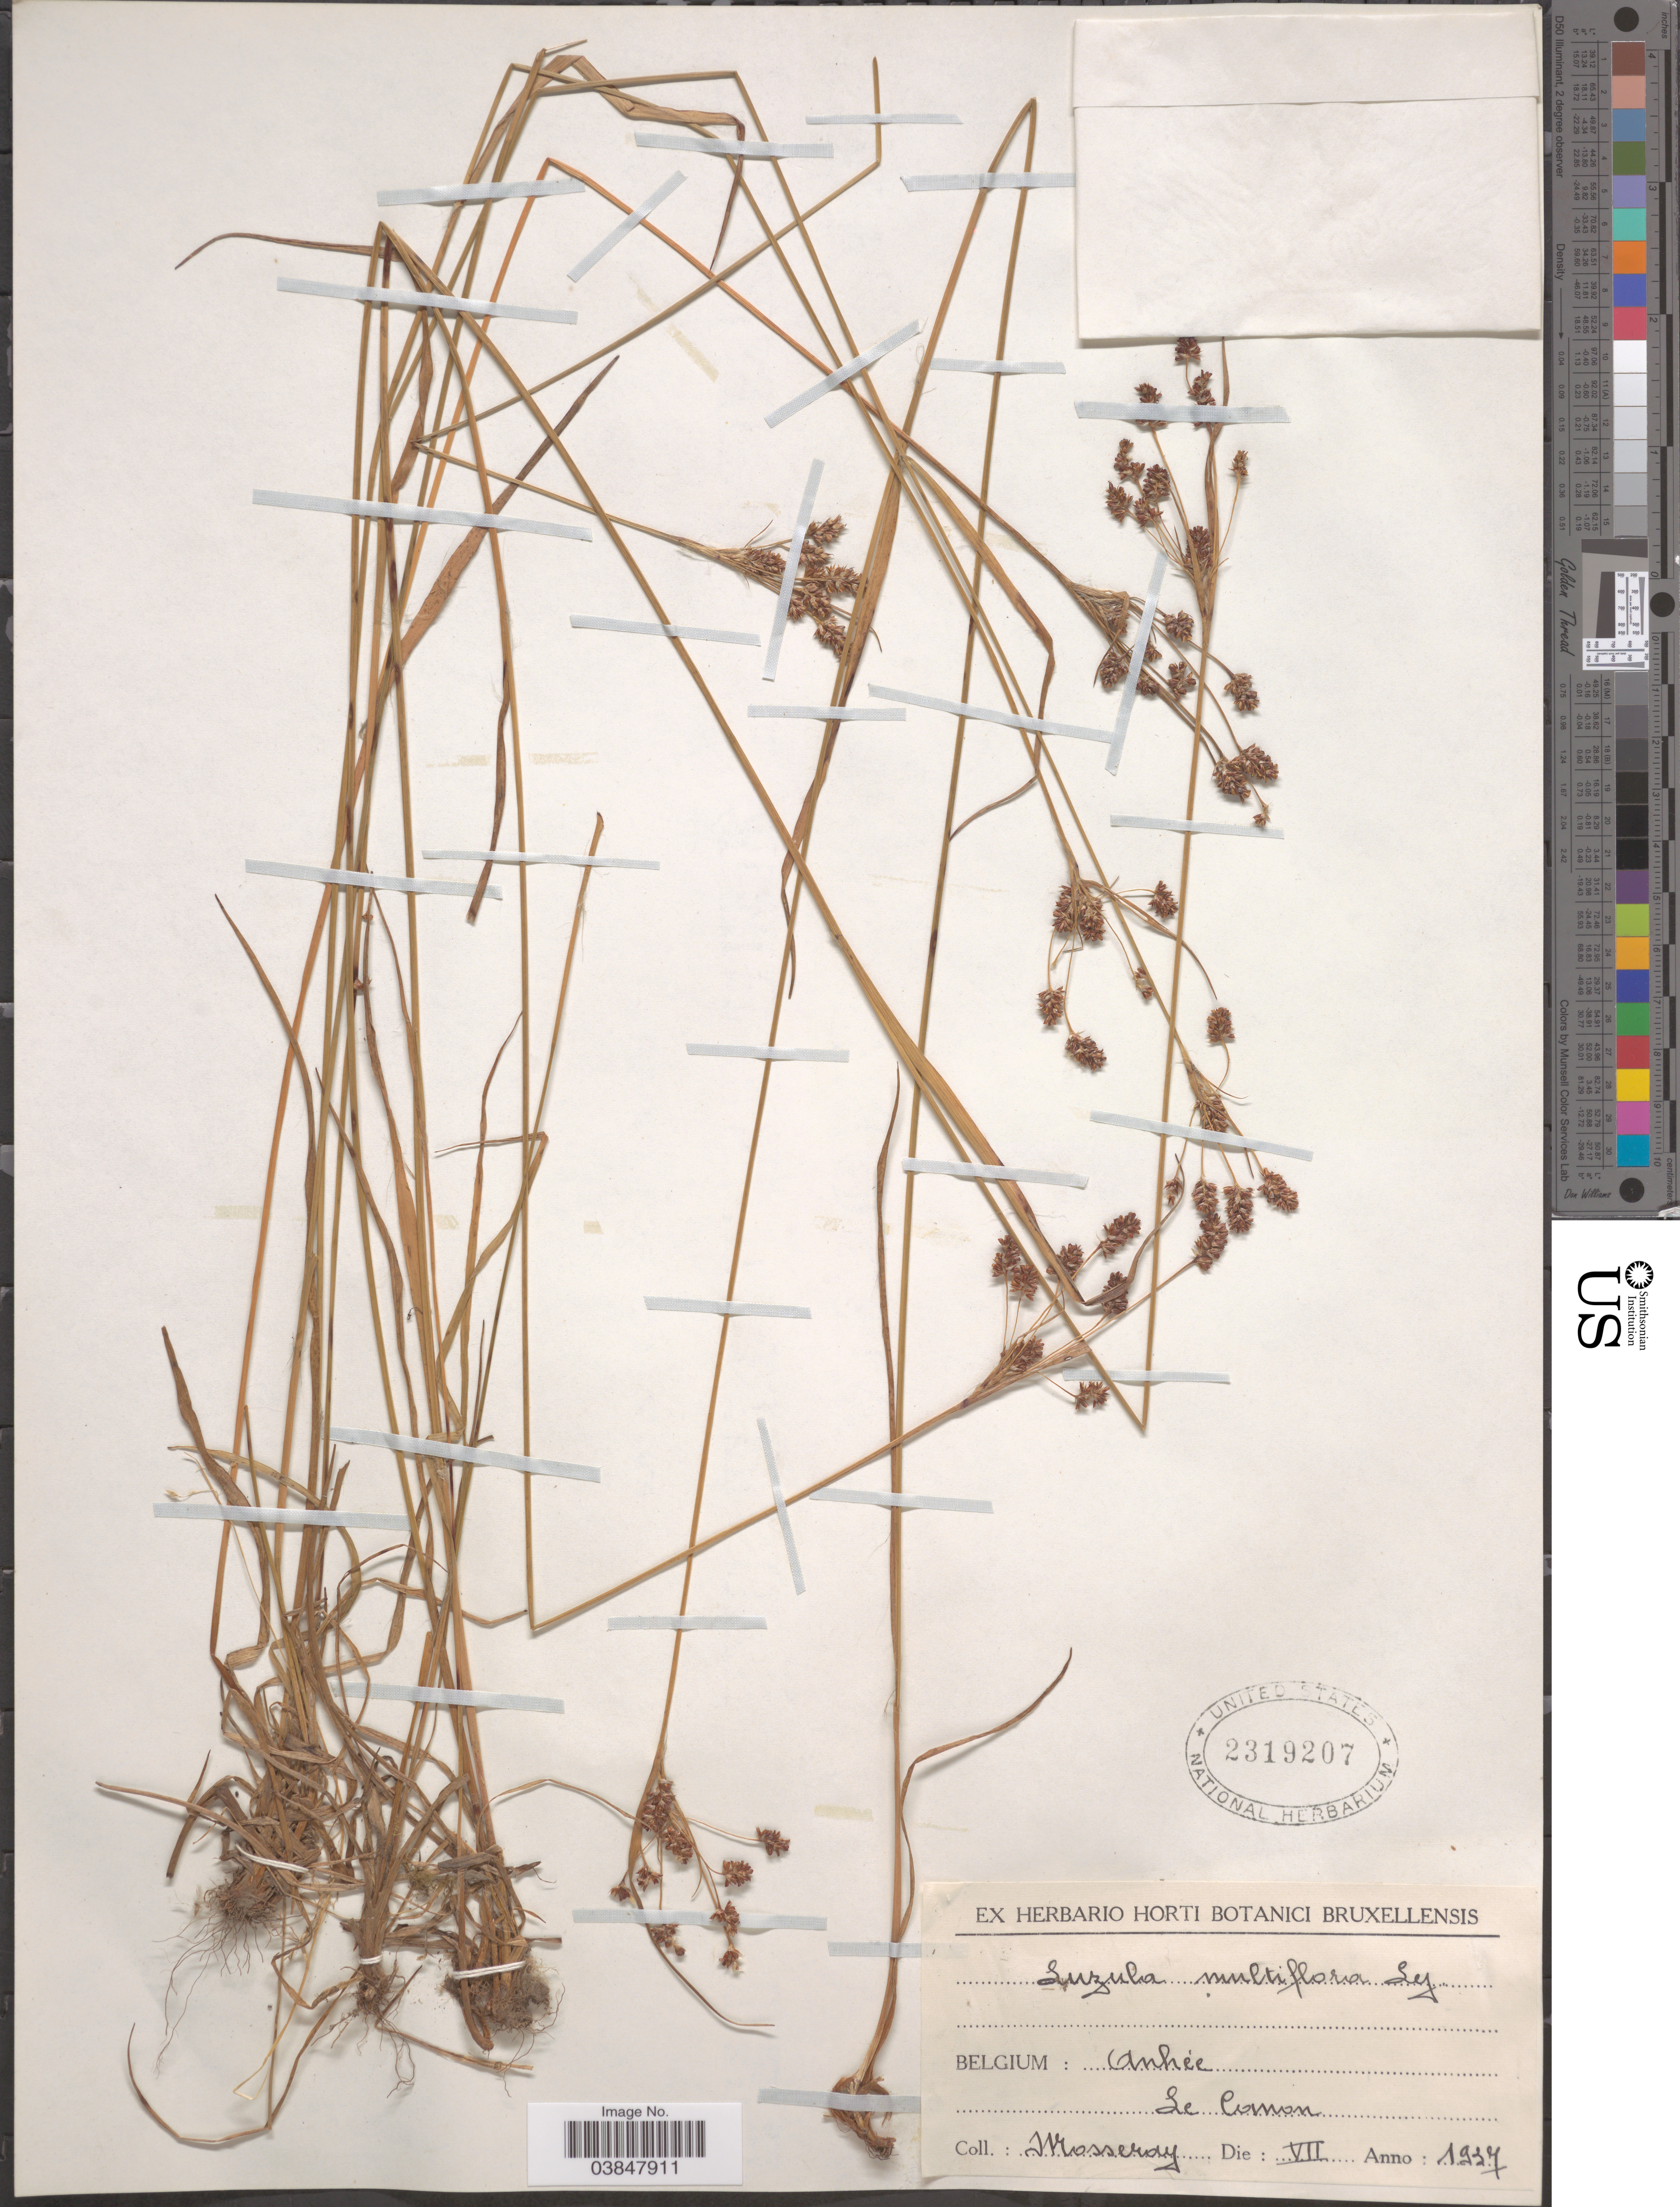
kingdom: Plantae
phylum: Tracheophyta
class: Liliopsida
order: Poales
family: Juncaceae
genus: Luzula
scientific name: Luzula multiflora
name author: (Ehrh.) Lej.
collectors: Mosseray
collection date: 1937-07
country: Belgium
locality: Anhée. Le Comon.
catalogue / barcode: US 2319207